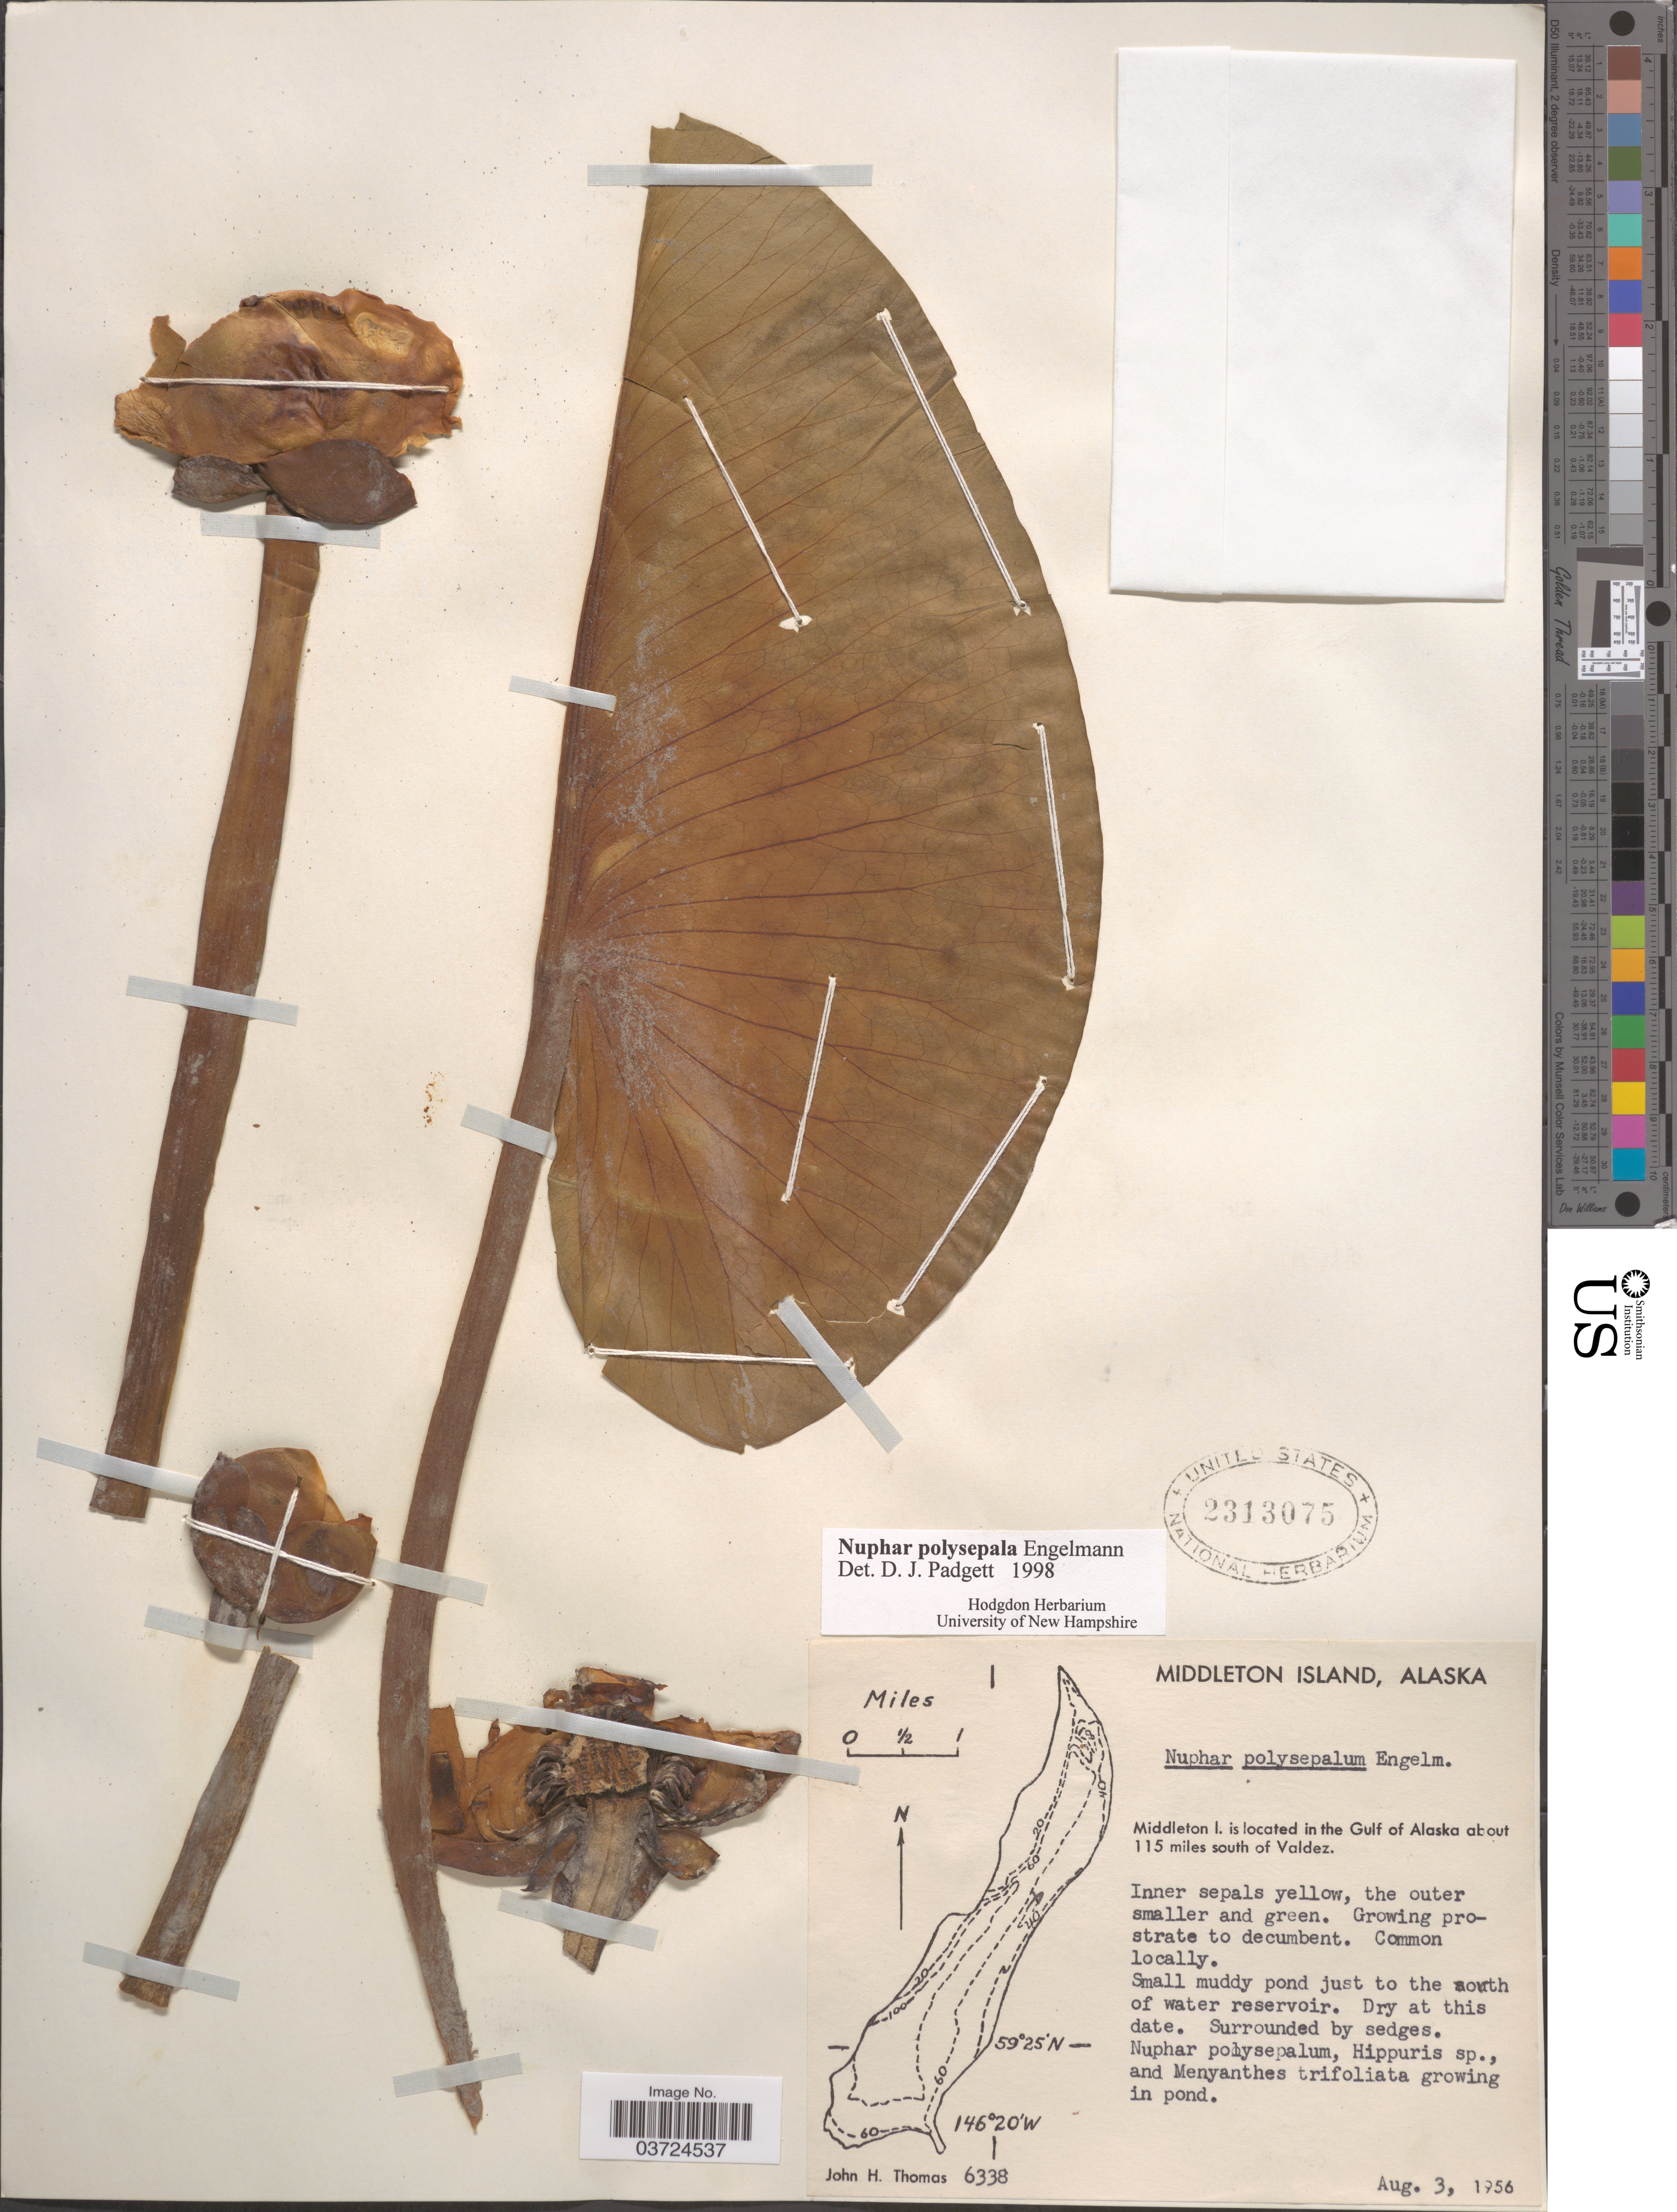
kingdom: Plantae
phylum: Tracheophyta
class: Magnoliopsida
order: Nymphaeales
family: Nymphaeaceae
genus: Nuphar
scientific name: Nuphar polysepala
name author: Englem.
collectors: J. H. Thomas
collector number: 6338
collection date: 1956-08-03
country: United States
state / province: Alaska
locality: Middleton Island. Middleton I. is located in the Gulf of Alaska about 115 miles south of Valdez.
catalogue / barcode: US 2313075